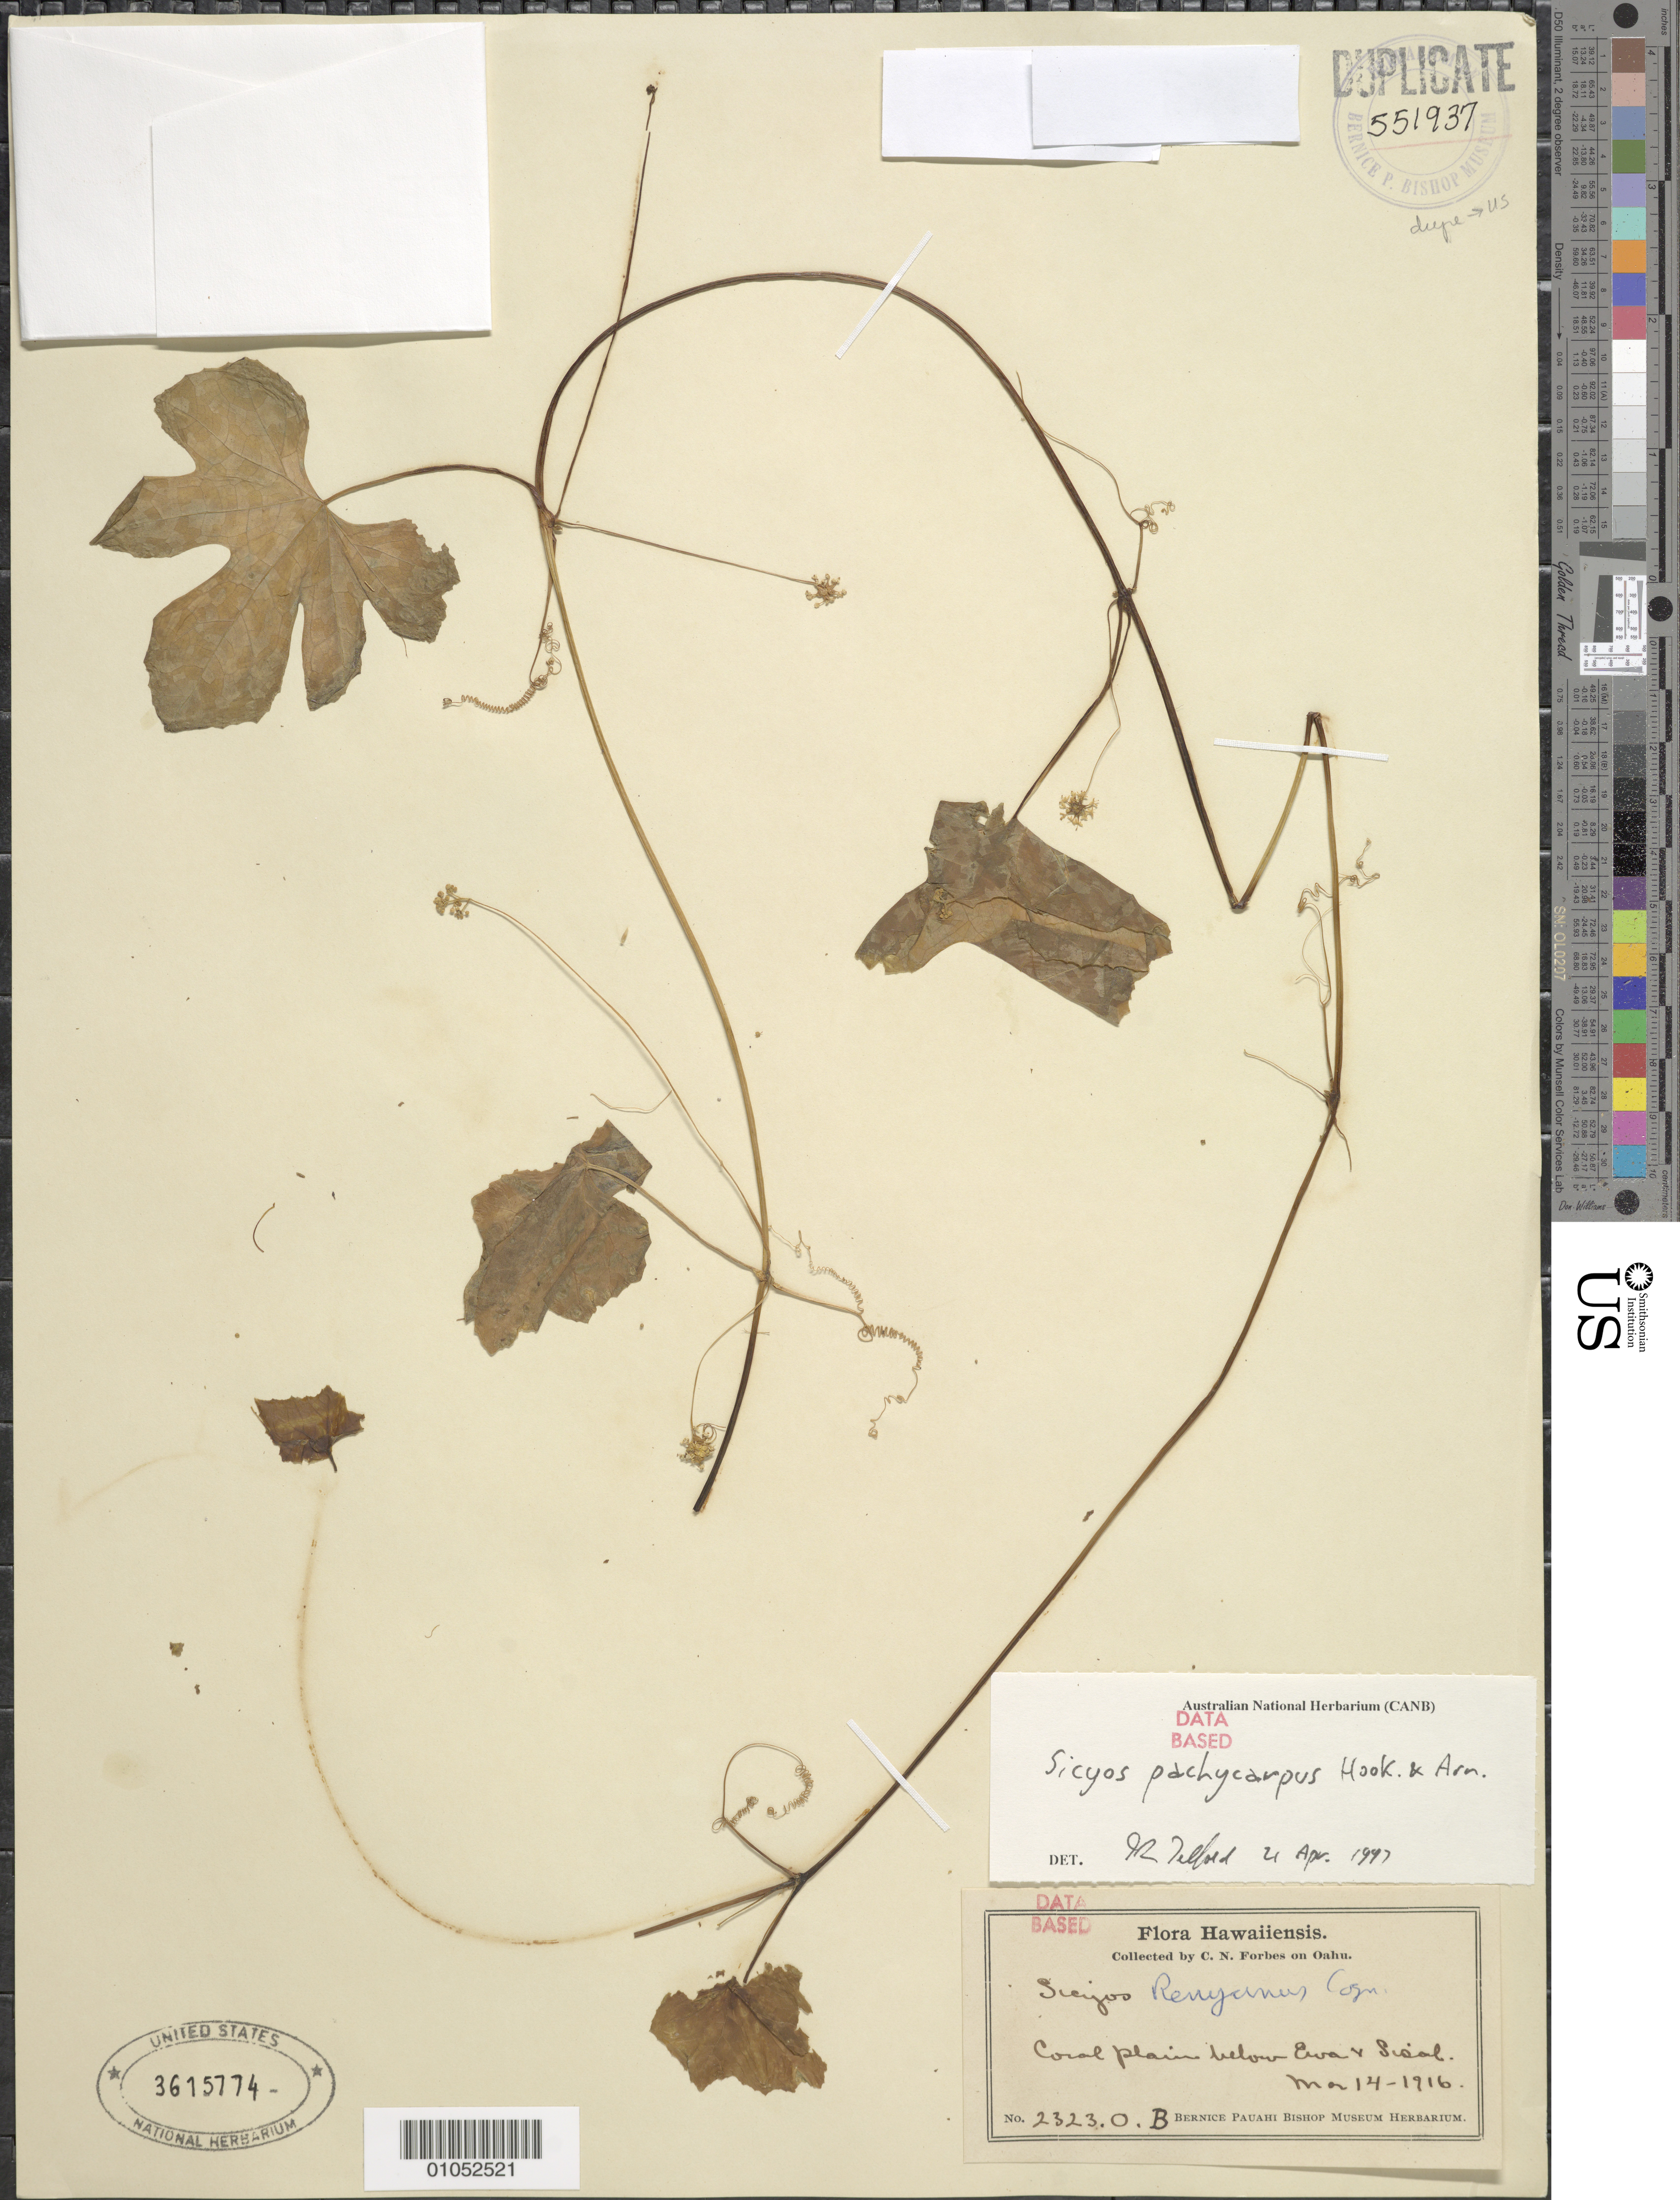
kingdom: Plantae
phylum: Tracheophyta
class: Magnoliopsida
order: Cucurbitales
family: Cucurbitaceae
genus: Sicyos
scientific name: Sicyos pachycarpus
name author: Hook. & Arn.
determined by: Telford, I. R.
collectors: C. N. Forbes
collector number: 2323.O.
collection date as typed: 14 Mar 1916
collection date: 1916-03-14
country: United States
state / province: Hawaii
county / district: Honolulu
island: Oahu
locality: Coral plain below Ewa and Sisal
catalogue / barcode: US 3615774